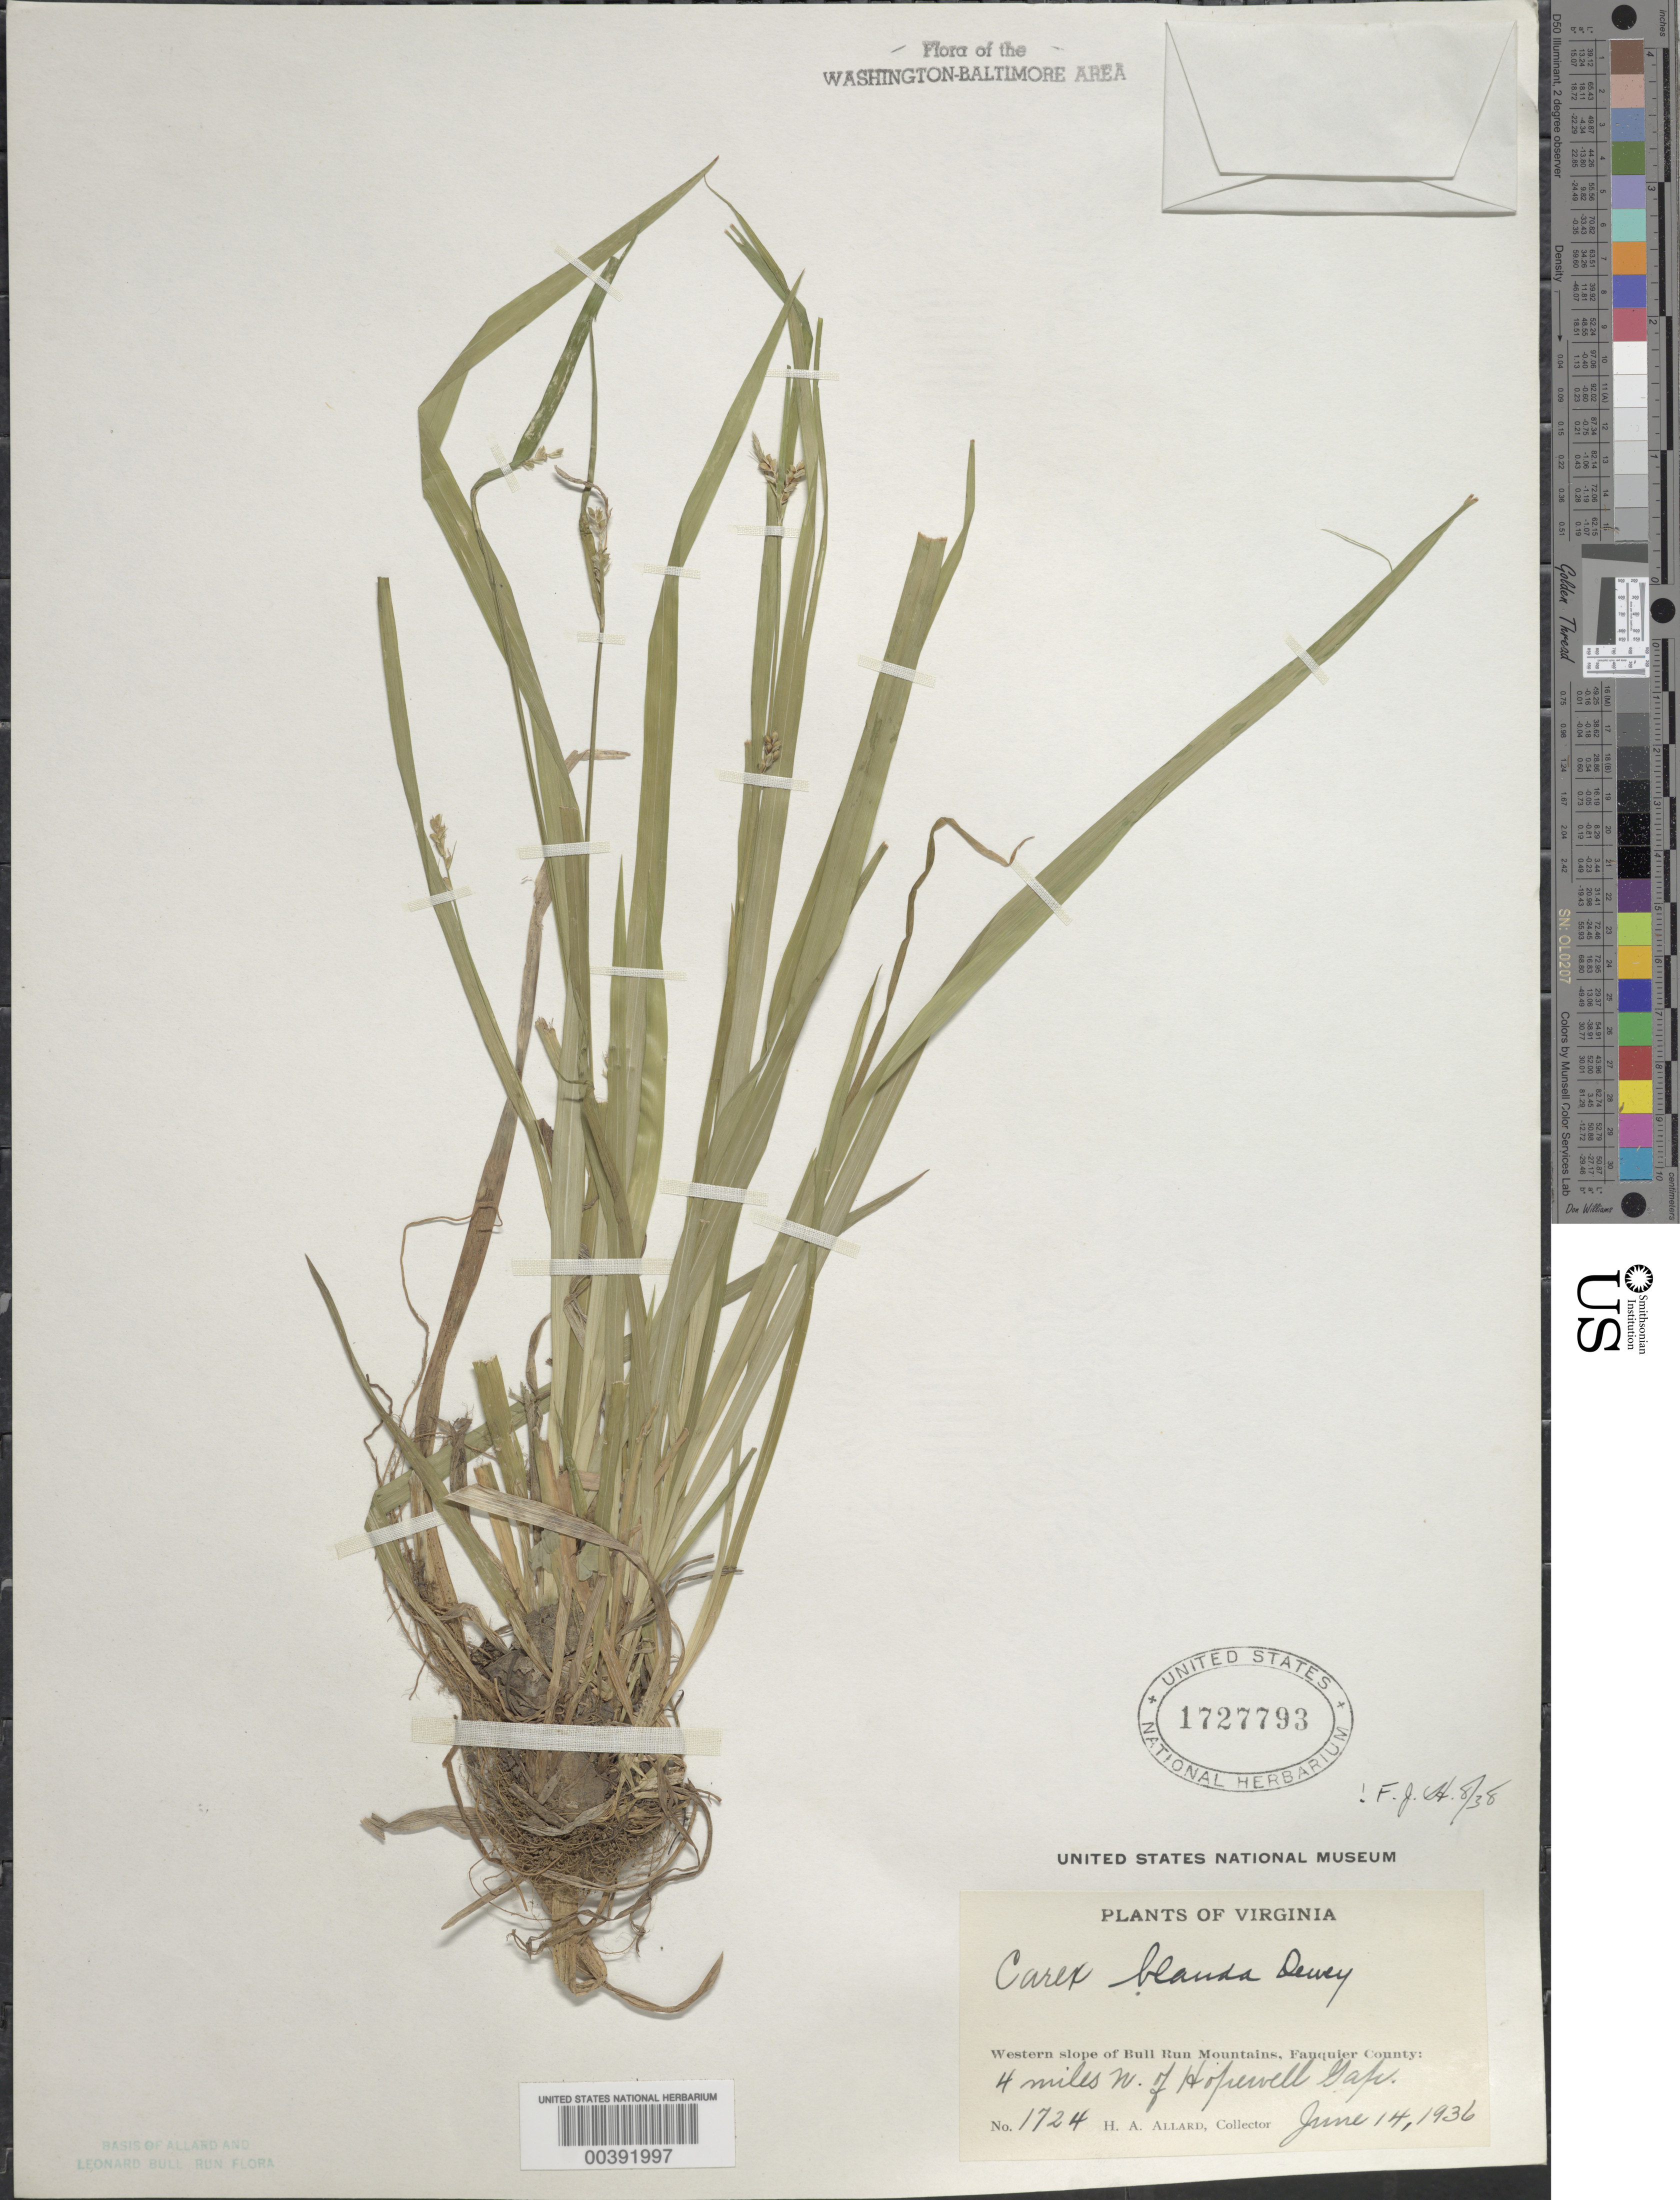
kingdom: Plantae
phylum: Tracheophyta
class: Liliopsida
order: Poales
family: Cyperaceae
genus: Carex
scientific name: Carex blanda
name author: Dewey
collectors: H. A. Allard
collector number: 1724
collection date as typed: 14 Jun 1936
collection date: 1936-06-14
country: United States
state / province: Virginia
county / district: Fauquier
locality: North of Hopewell Gap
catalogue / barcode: US 1727793